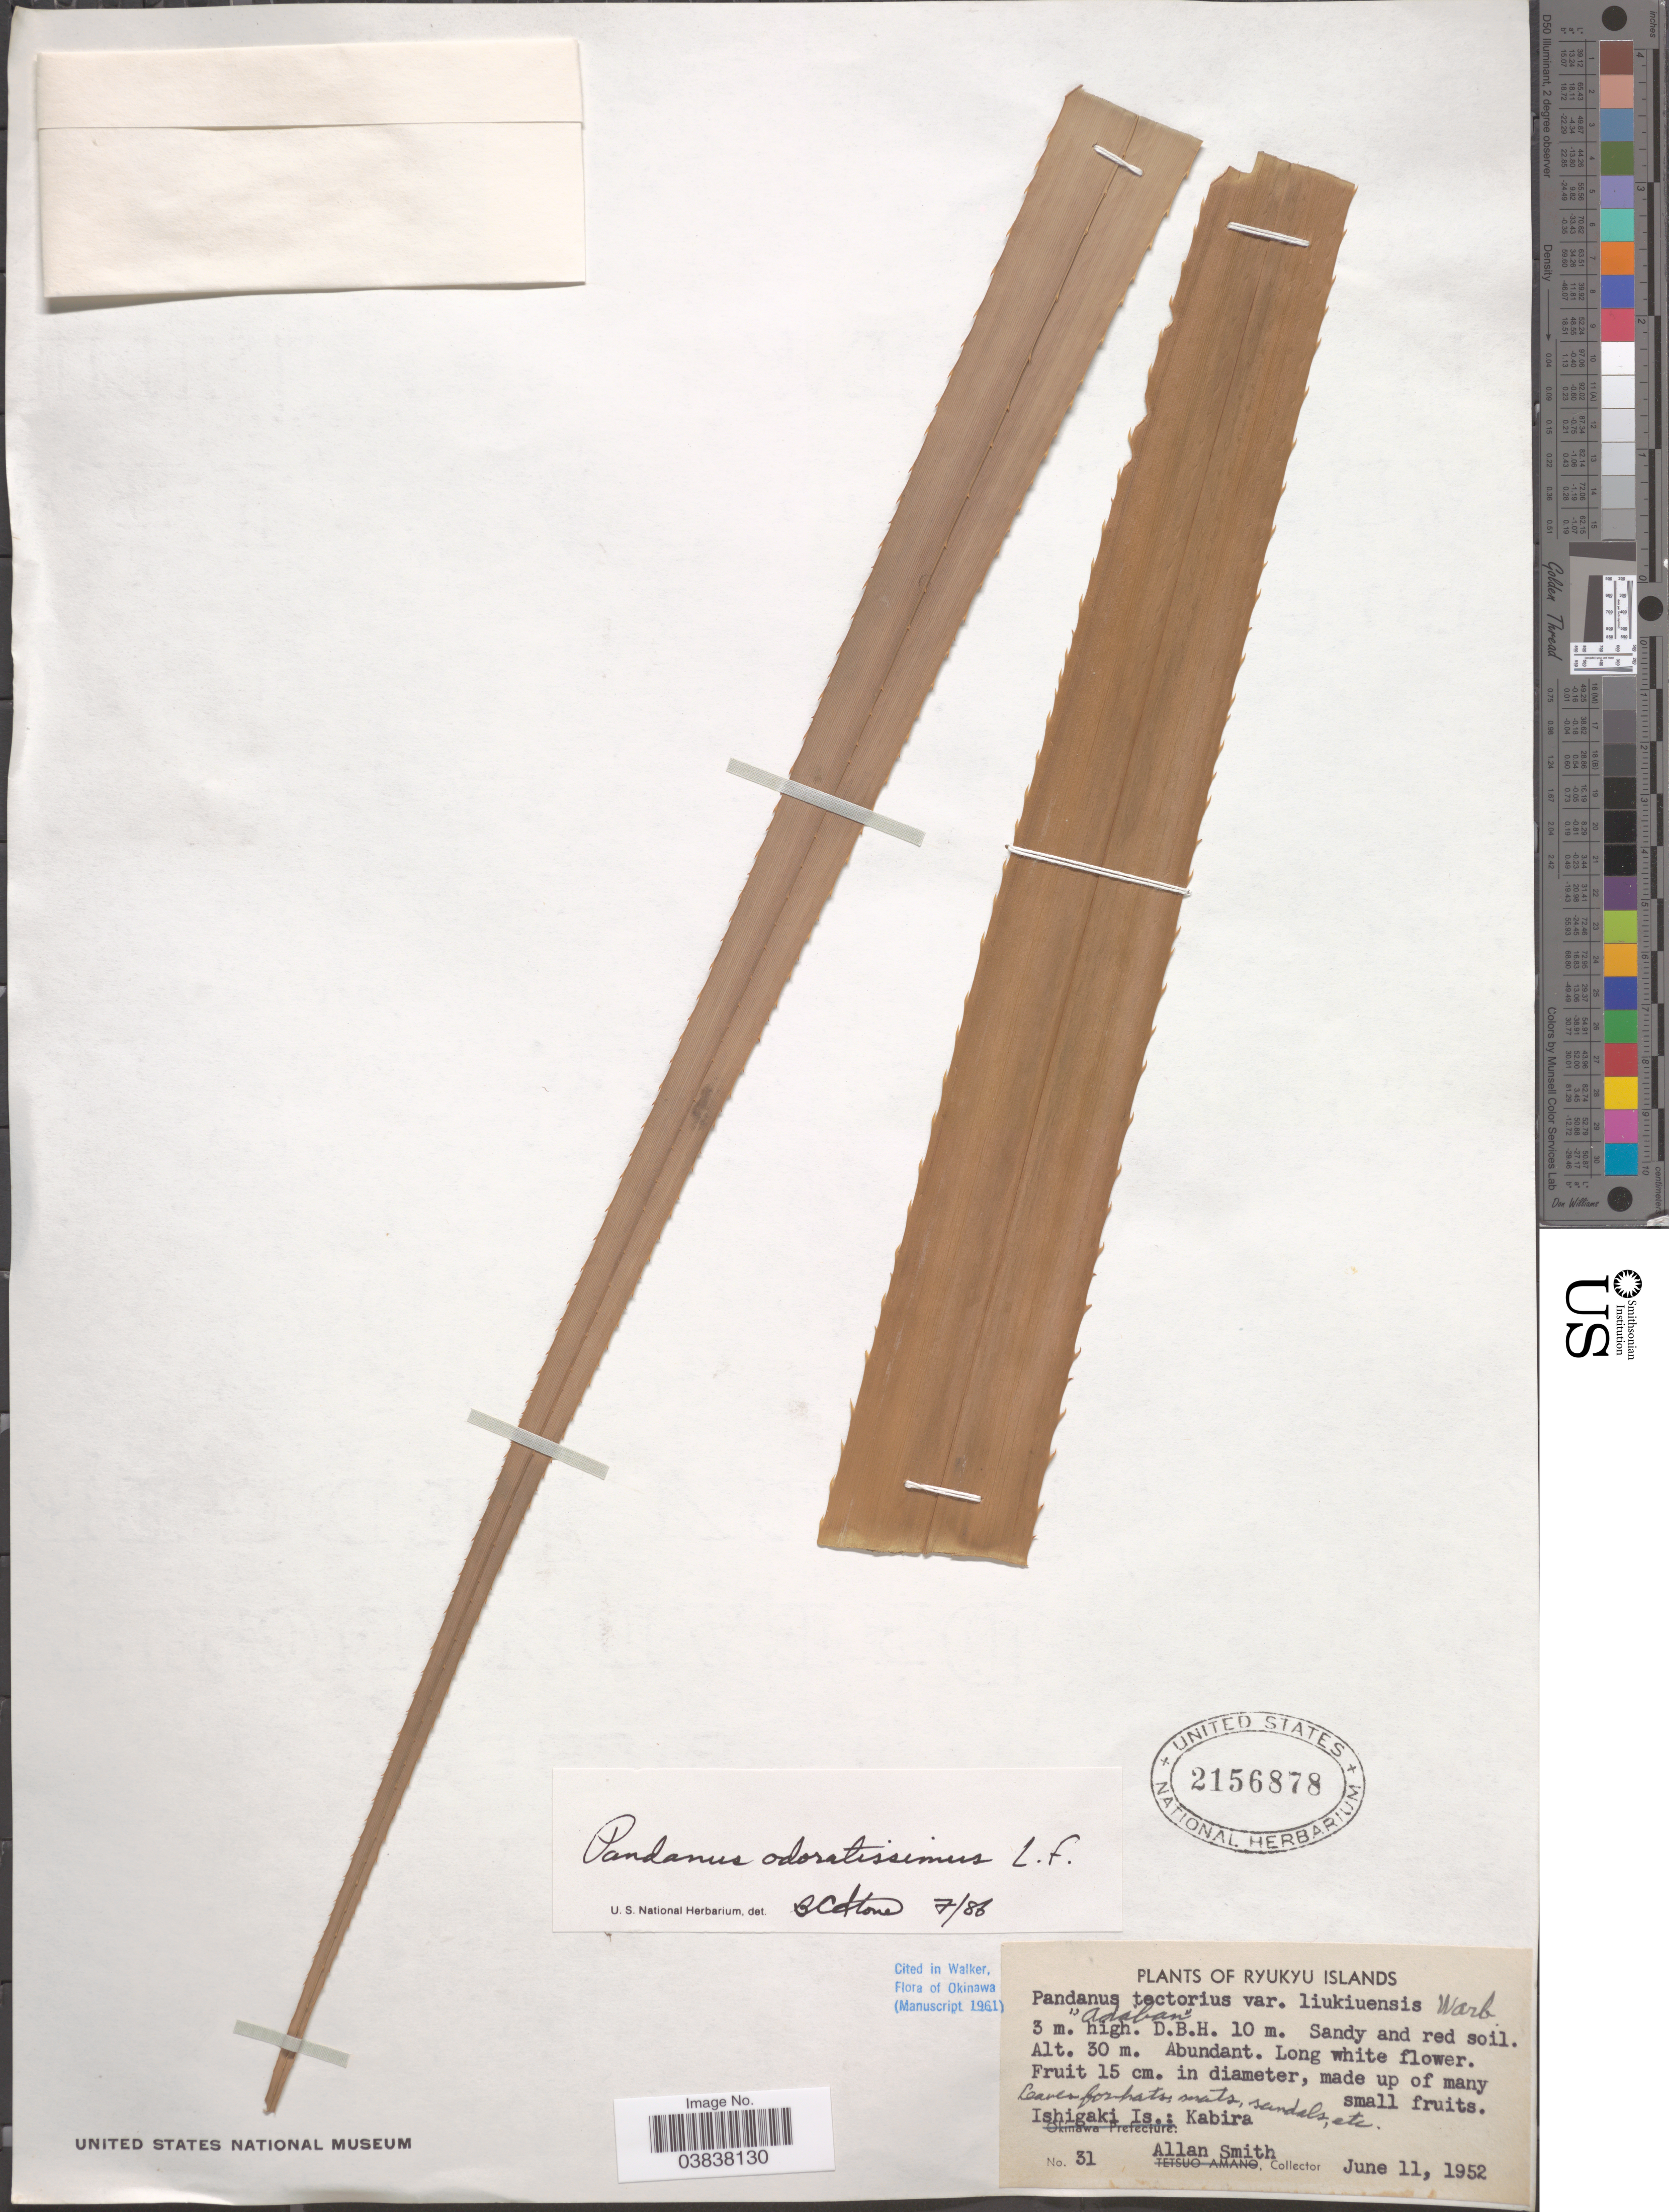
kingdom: Plantae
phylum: Tracheophyta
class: Liliopsida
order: Pandanales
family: Pandanaceae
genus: Pandanus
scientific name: Pandanus odoratissimus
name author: L. f.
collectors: A. Smith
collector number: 31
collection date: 1952-06-11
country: Japan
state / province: Okinawa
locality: Ryukyu Islands. Ishigaki Is.: Kabira.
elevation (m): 30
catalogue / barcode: US 2156878